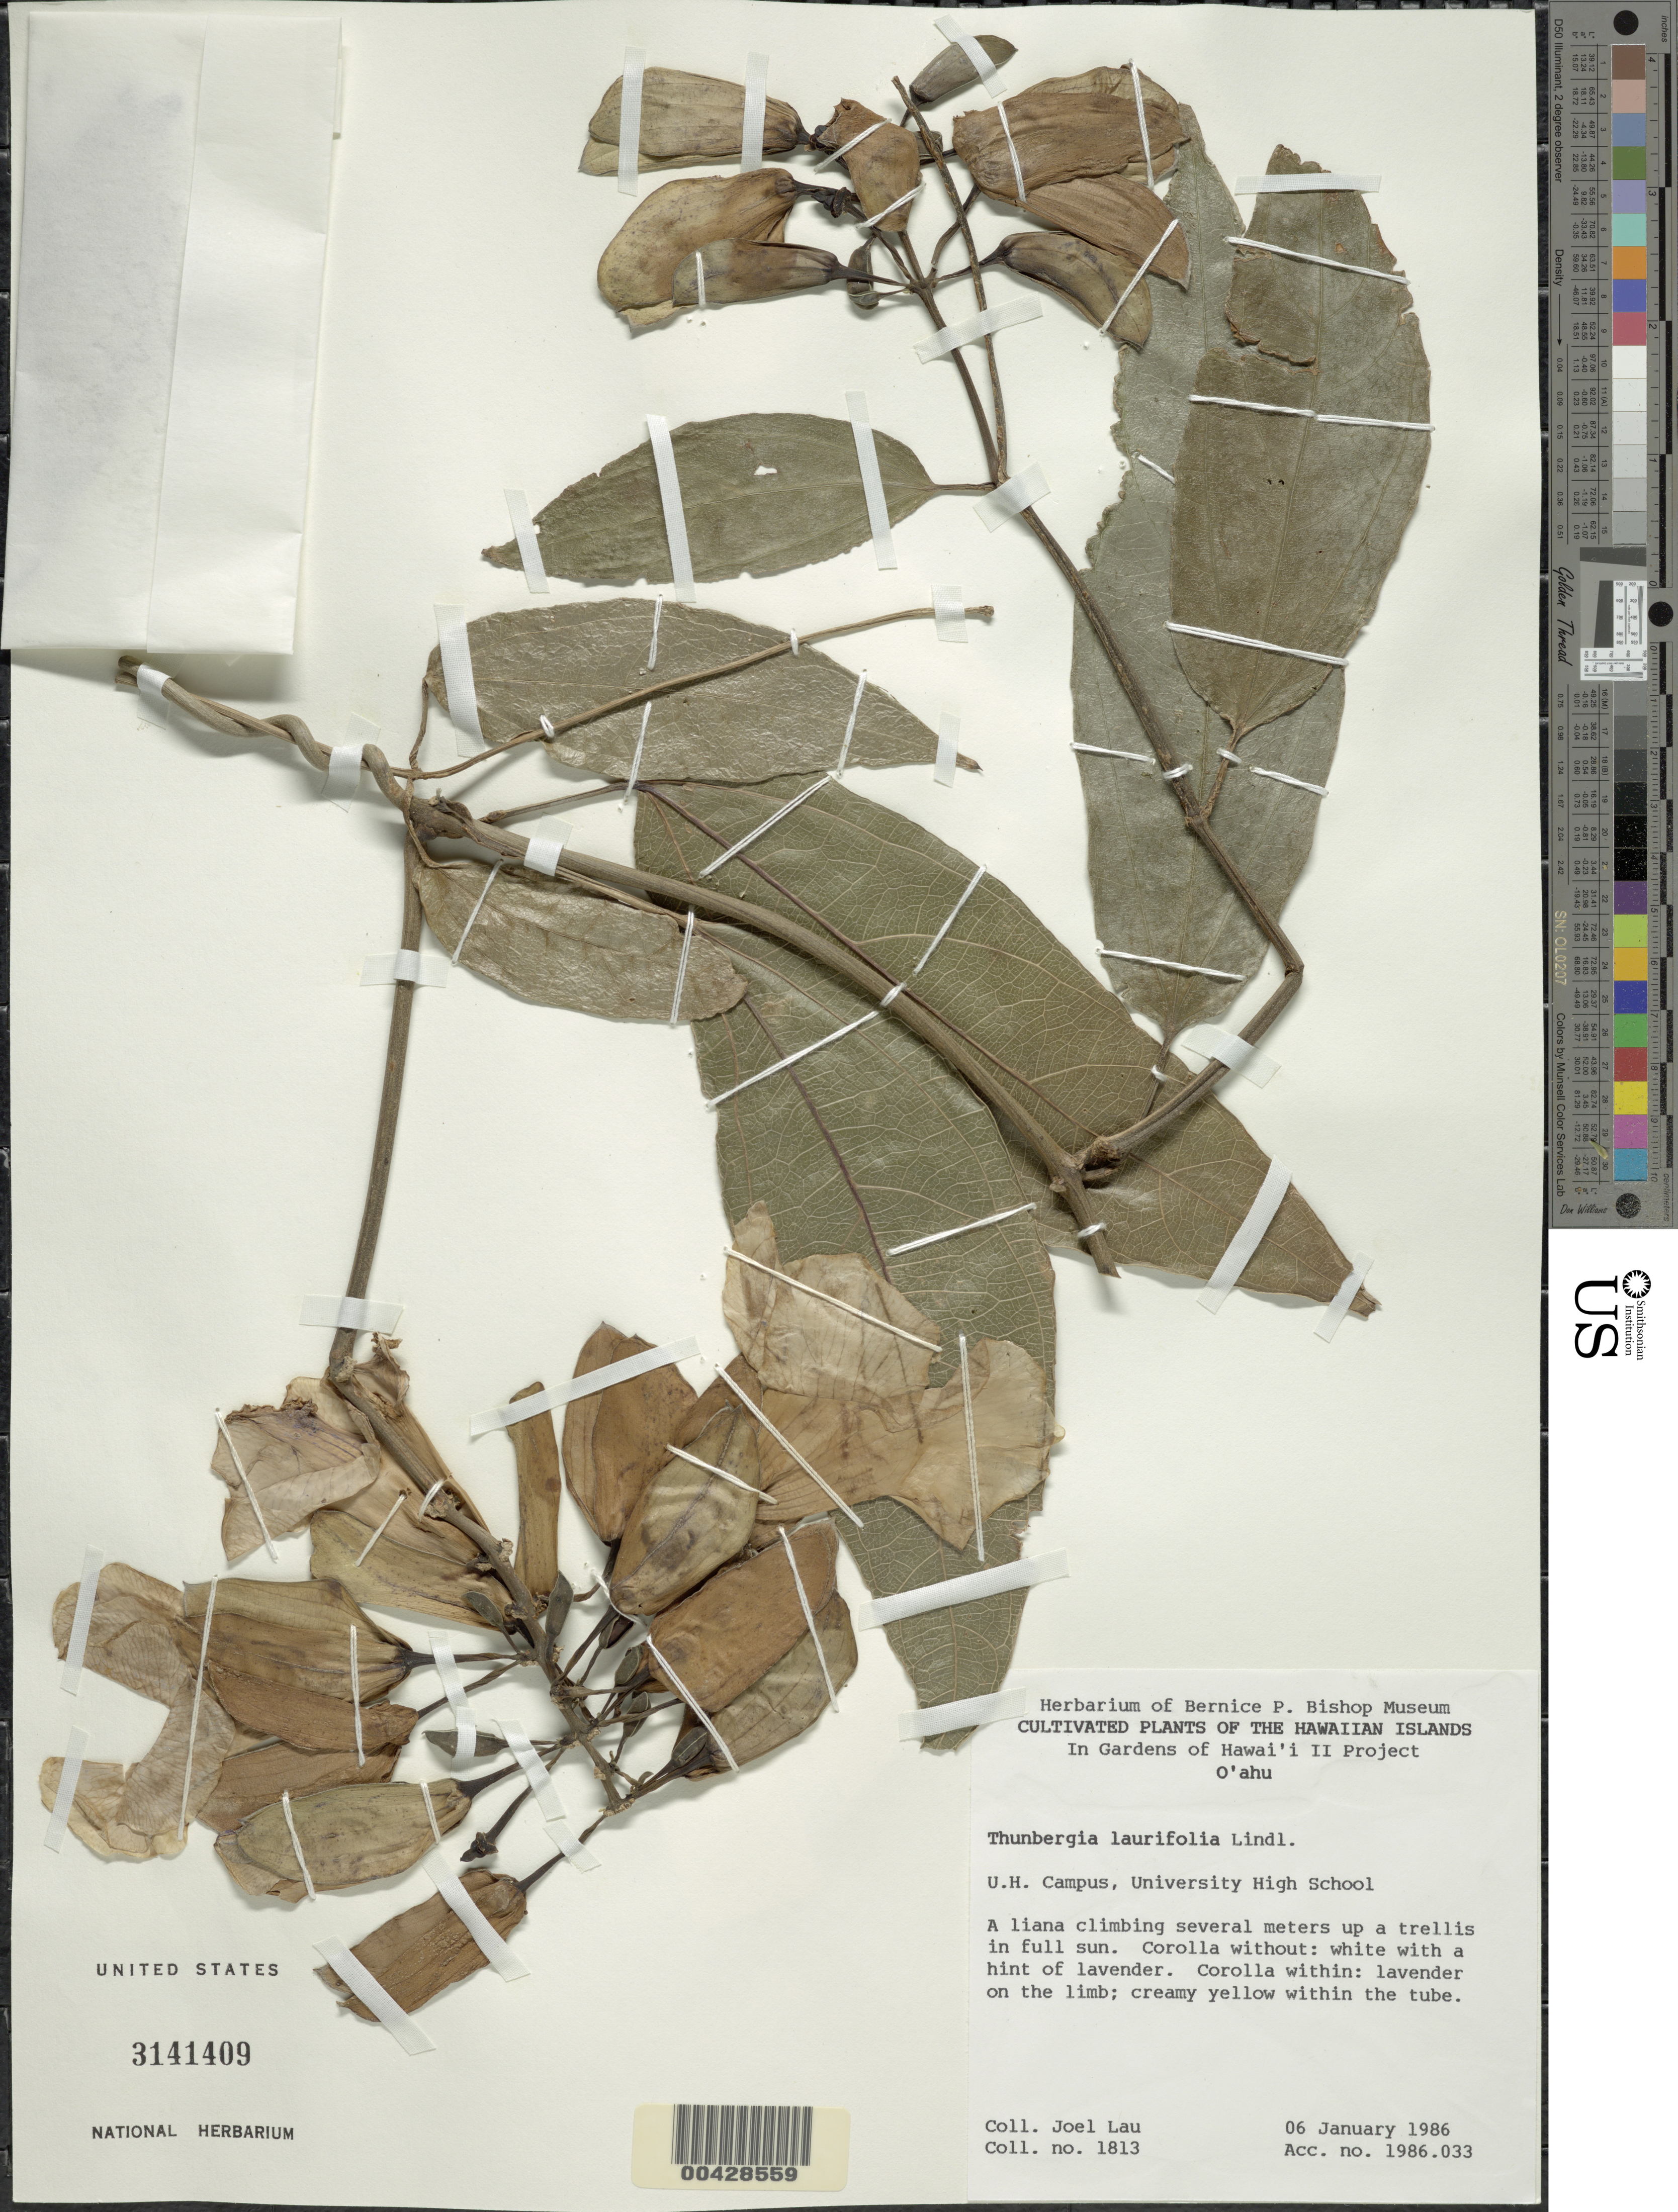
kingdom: Plantae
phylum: Tracheophyta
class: Magnoliopsida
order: Lamiales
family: Acanthaceae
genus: Thunbergia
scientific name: Thunbergia laurifolia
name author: Lindl.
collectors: J. Lau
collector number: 1813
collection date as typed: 6 Jan 1986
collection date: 1986-01-06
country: United States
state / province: Hawaii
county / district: Honolulu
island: Oahu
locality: U.H. Campus, University High School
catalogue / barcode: US 3141409